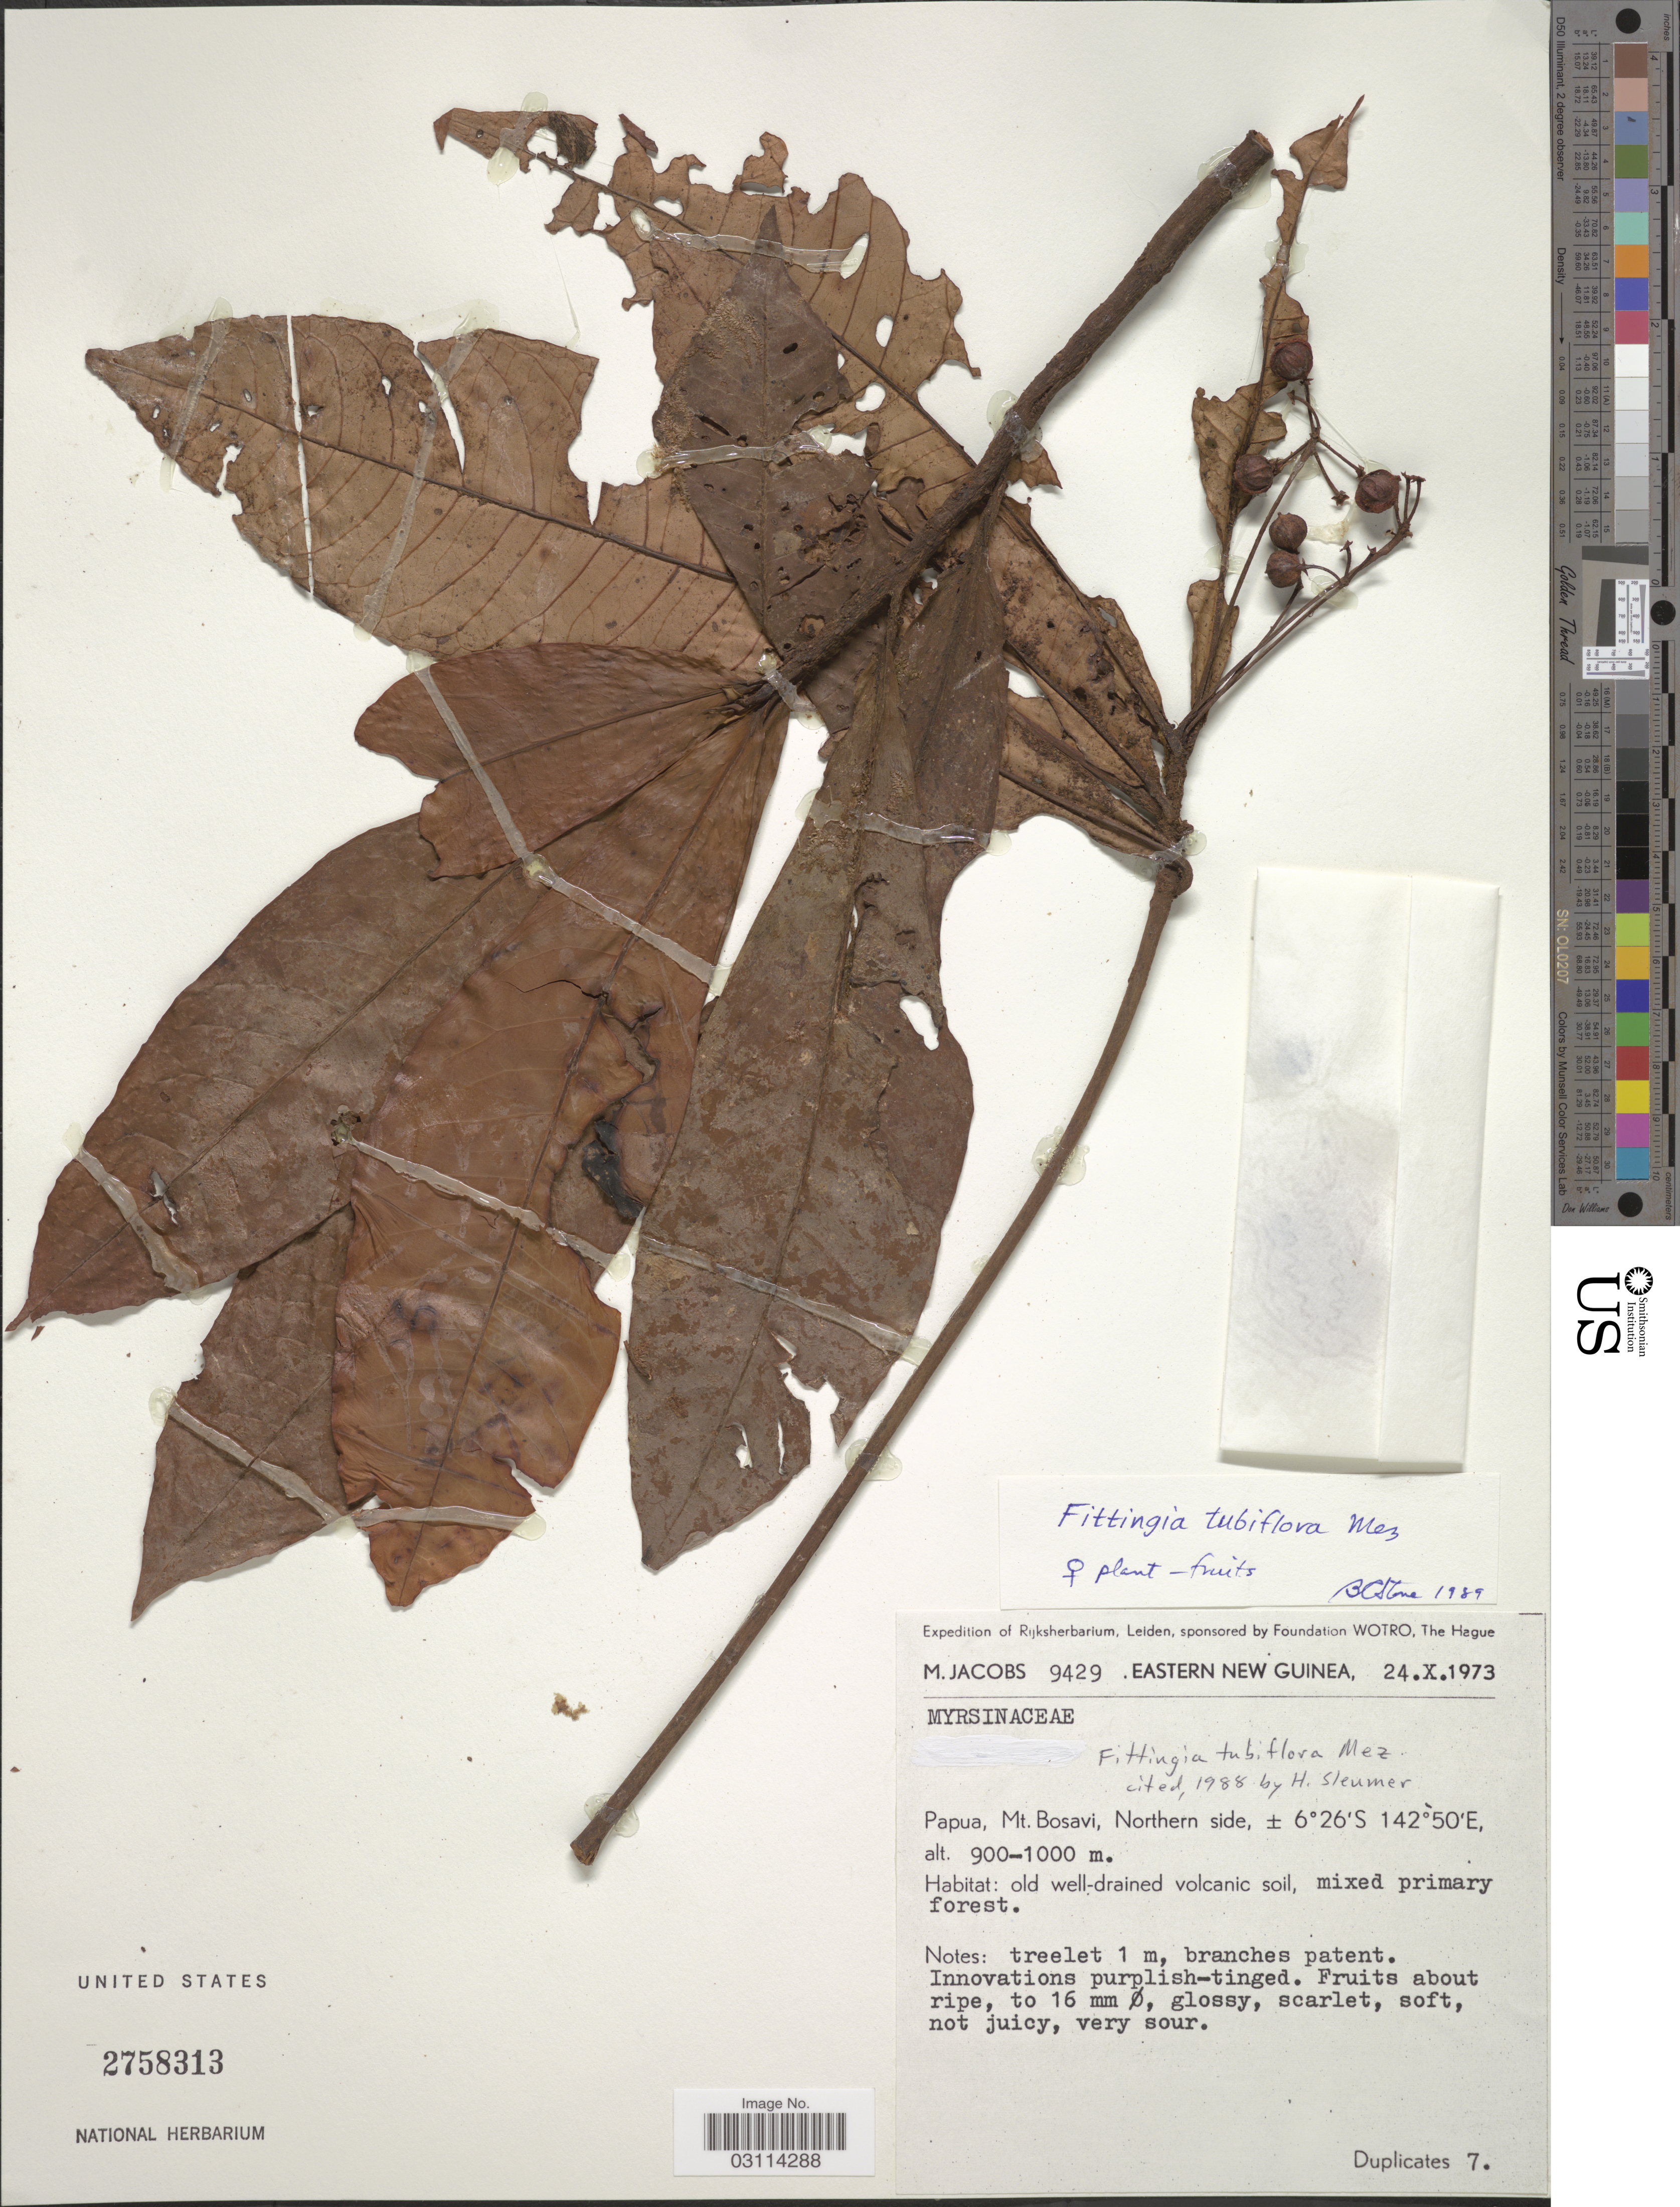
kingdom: Plantae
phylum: Tracheophyta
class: Magnoliopsida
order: Ericales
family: Primulaceae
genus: Fittingia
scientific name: Fittingia tubiflora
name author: Mez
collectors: M. Jacobs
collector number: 9429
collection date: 1973-10-24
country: Papua New Guinea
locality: Eastern New Guinea. Papua, Mt. Bosavi, Northern side.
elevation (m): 900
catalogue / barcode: US 2758313